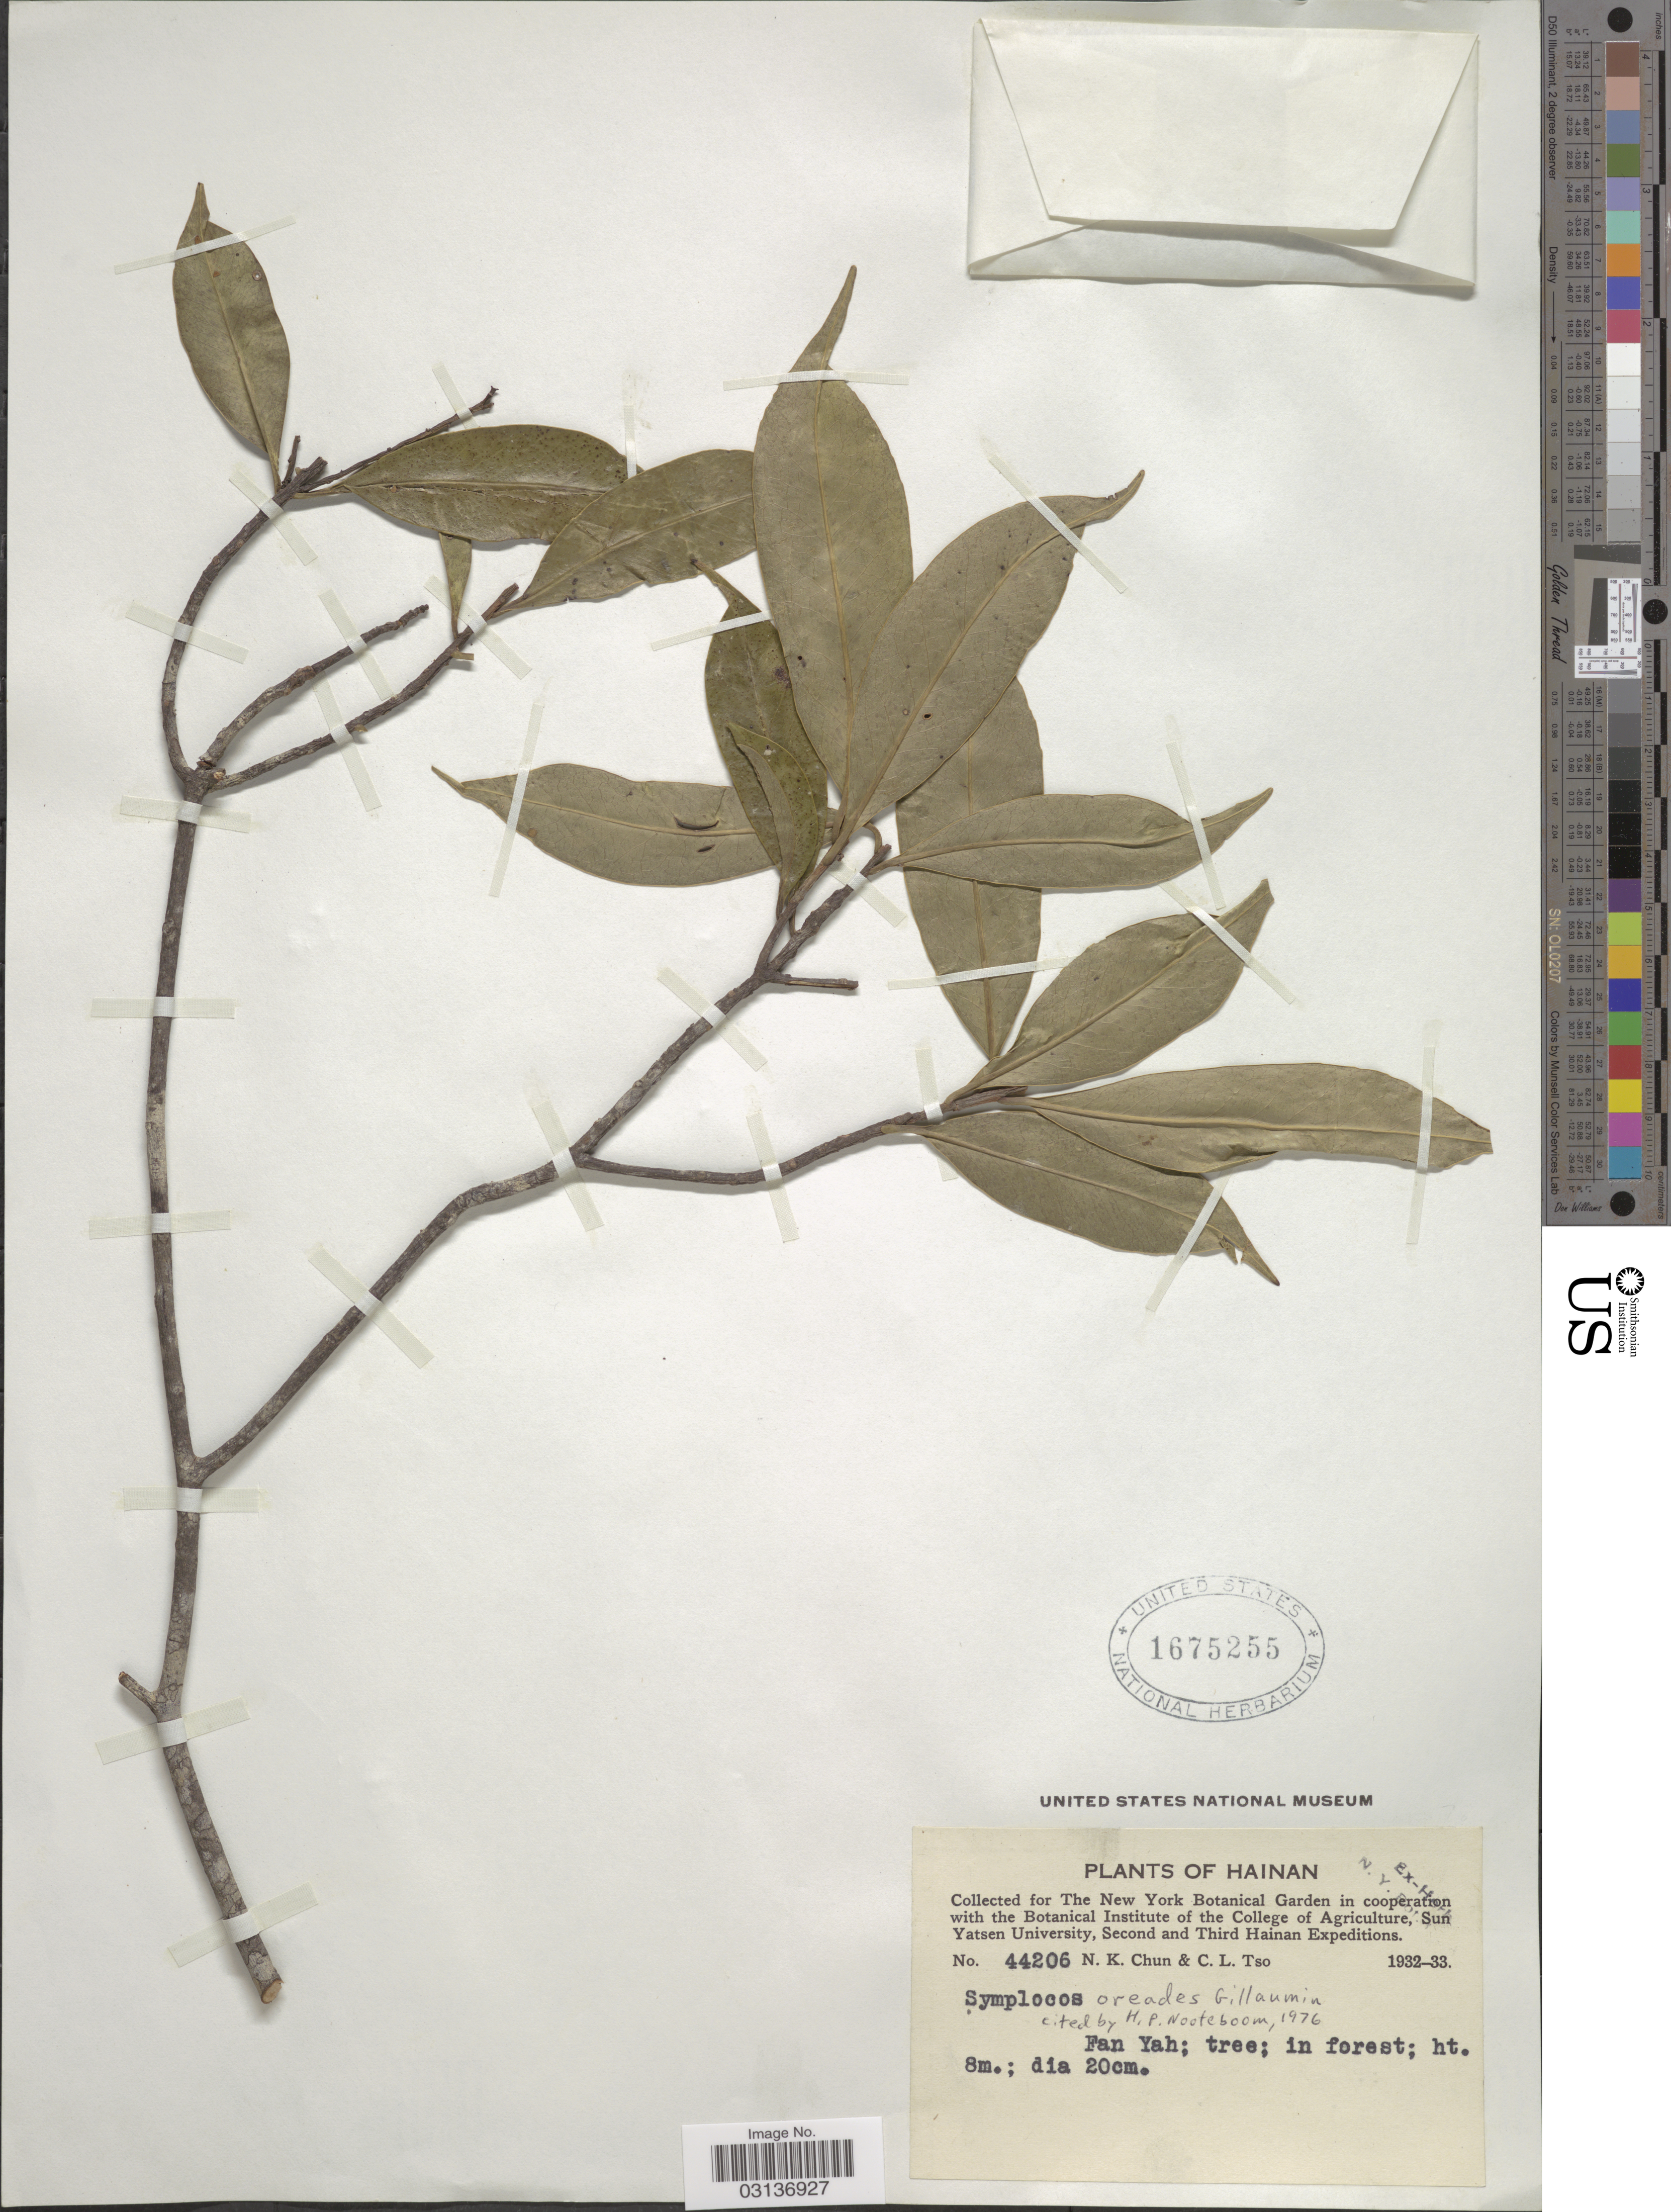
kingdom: Plantae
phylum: Tracheophyta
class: Magnoliopsida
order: Ericales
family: Symplocaceae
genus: Symplocos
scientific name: Symplocos oreades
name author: Guillaumin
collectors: N. K. Chun & C. Tso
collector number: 44206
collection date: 1932/1933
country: China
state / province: Hainan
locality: Fan Yah.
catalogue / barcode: US 1675255